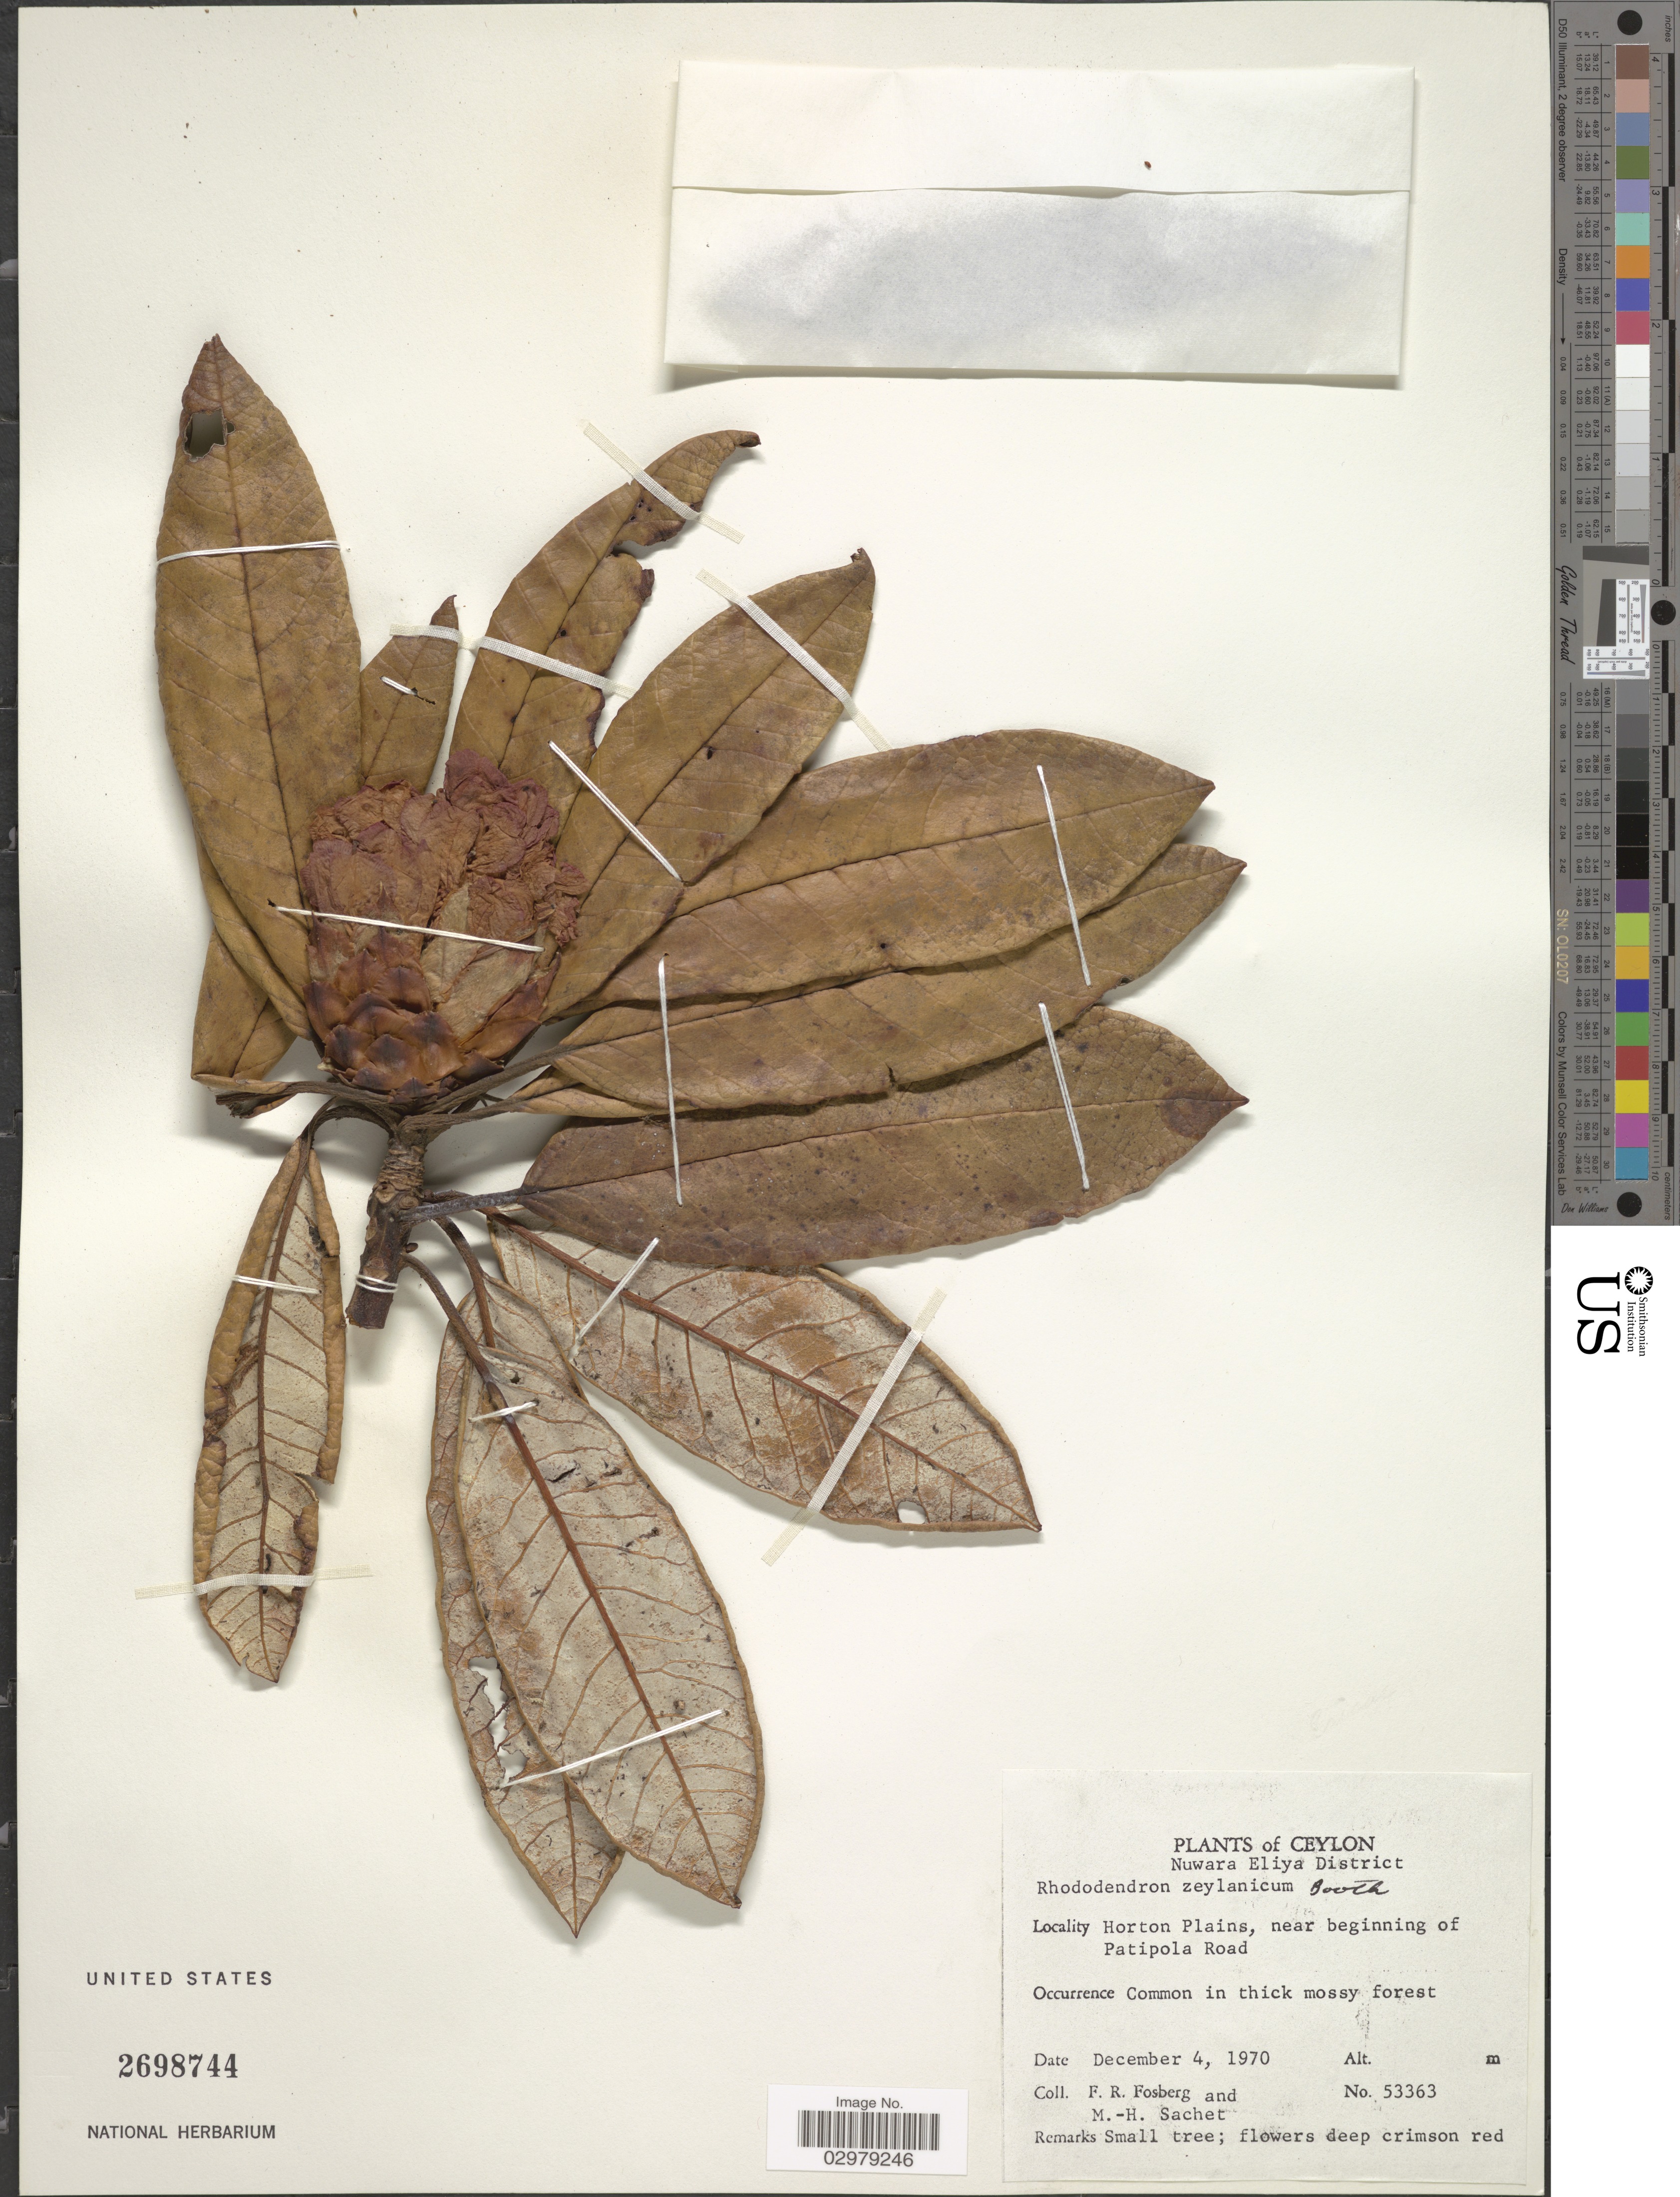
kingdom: Plantae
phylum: Tracheophyta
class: Magnoliopsida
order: Ericales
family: Ericaceae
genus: Rhododendron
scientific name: Rhododendron zeylanicum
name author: Booth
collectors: F. R. Fosberg & M.-H. Sachet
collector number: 53363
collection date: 1970-12-04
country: Sri Lanka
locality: Ceylon. Nuwara Eliya District. Horton Plains, near beginning of Patipola Road.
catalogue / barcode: US 2698744